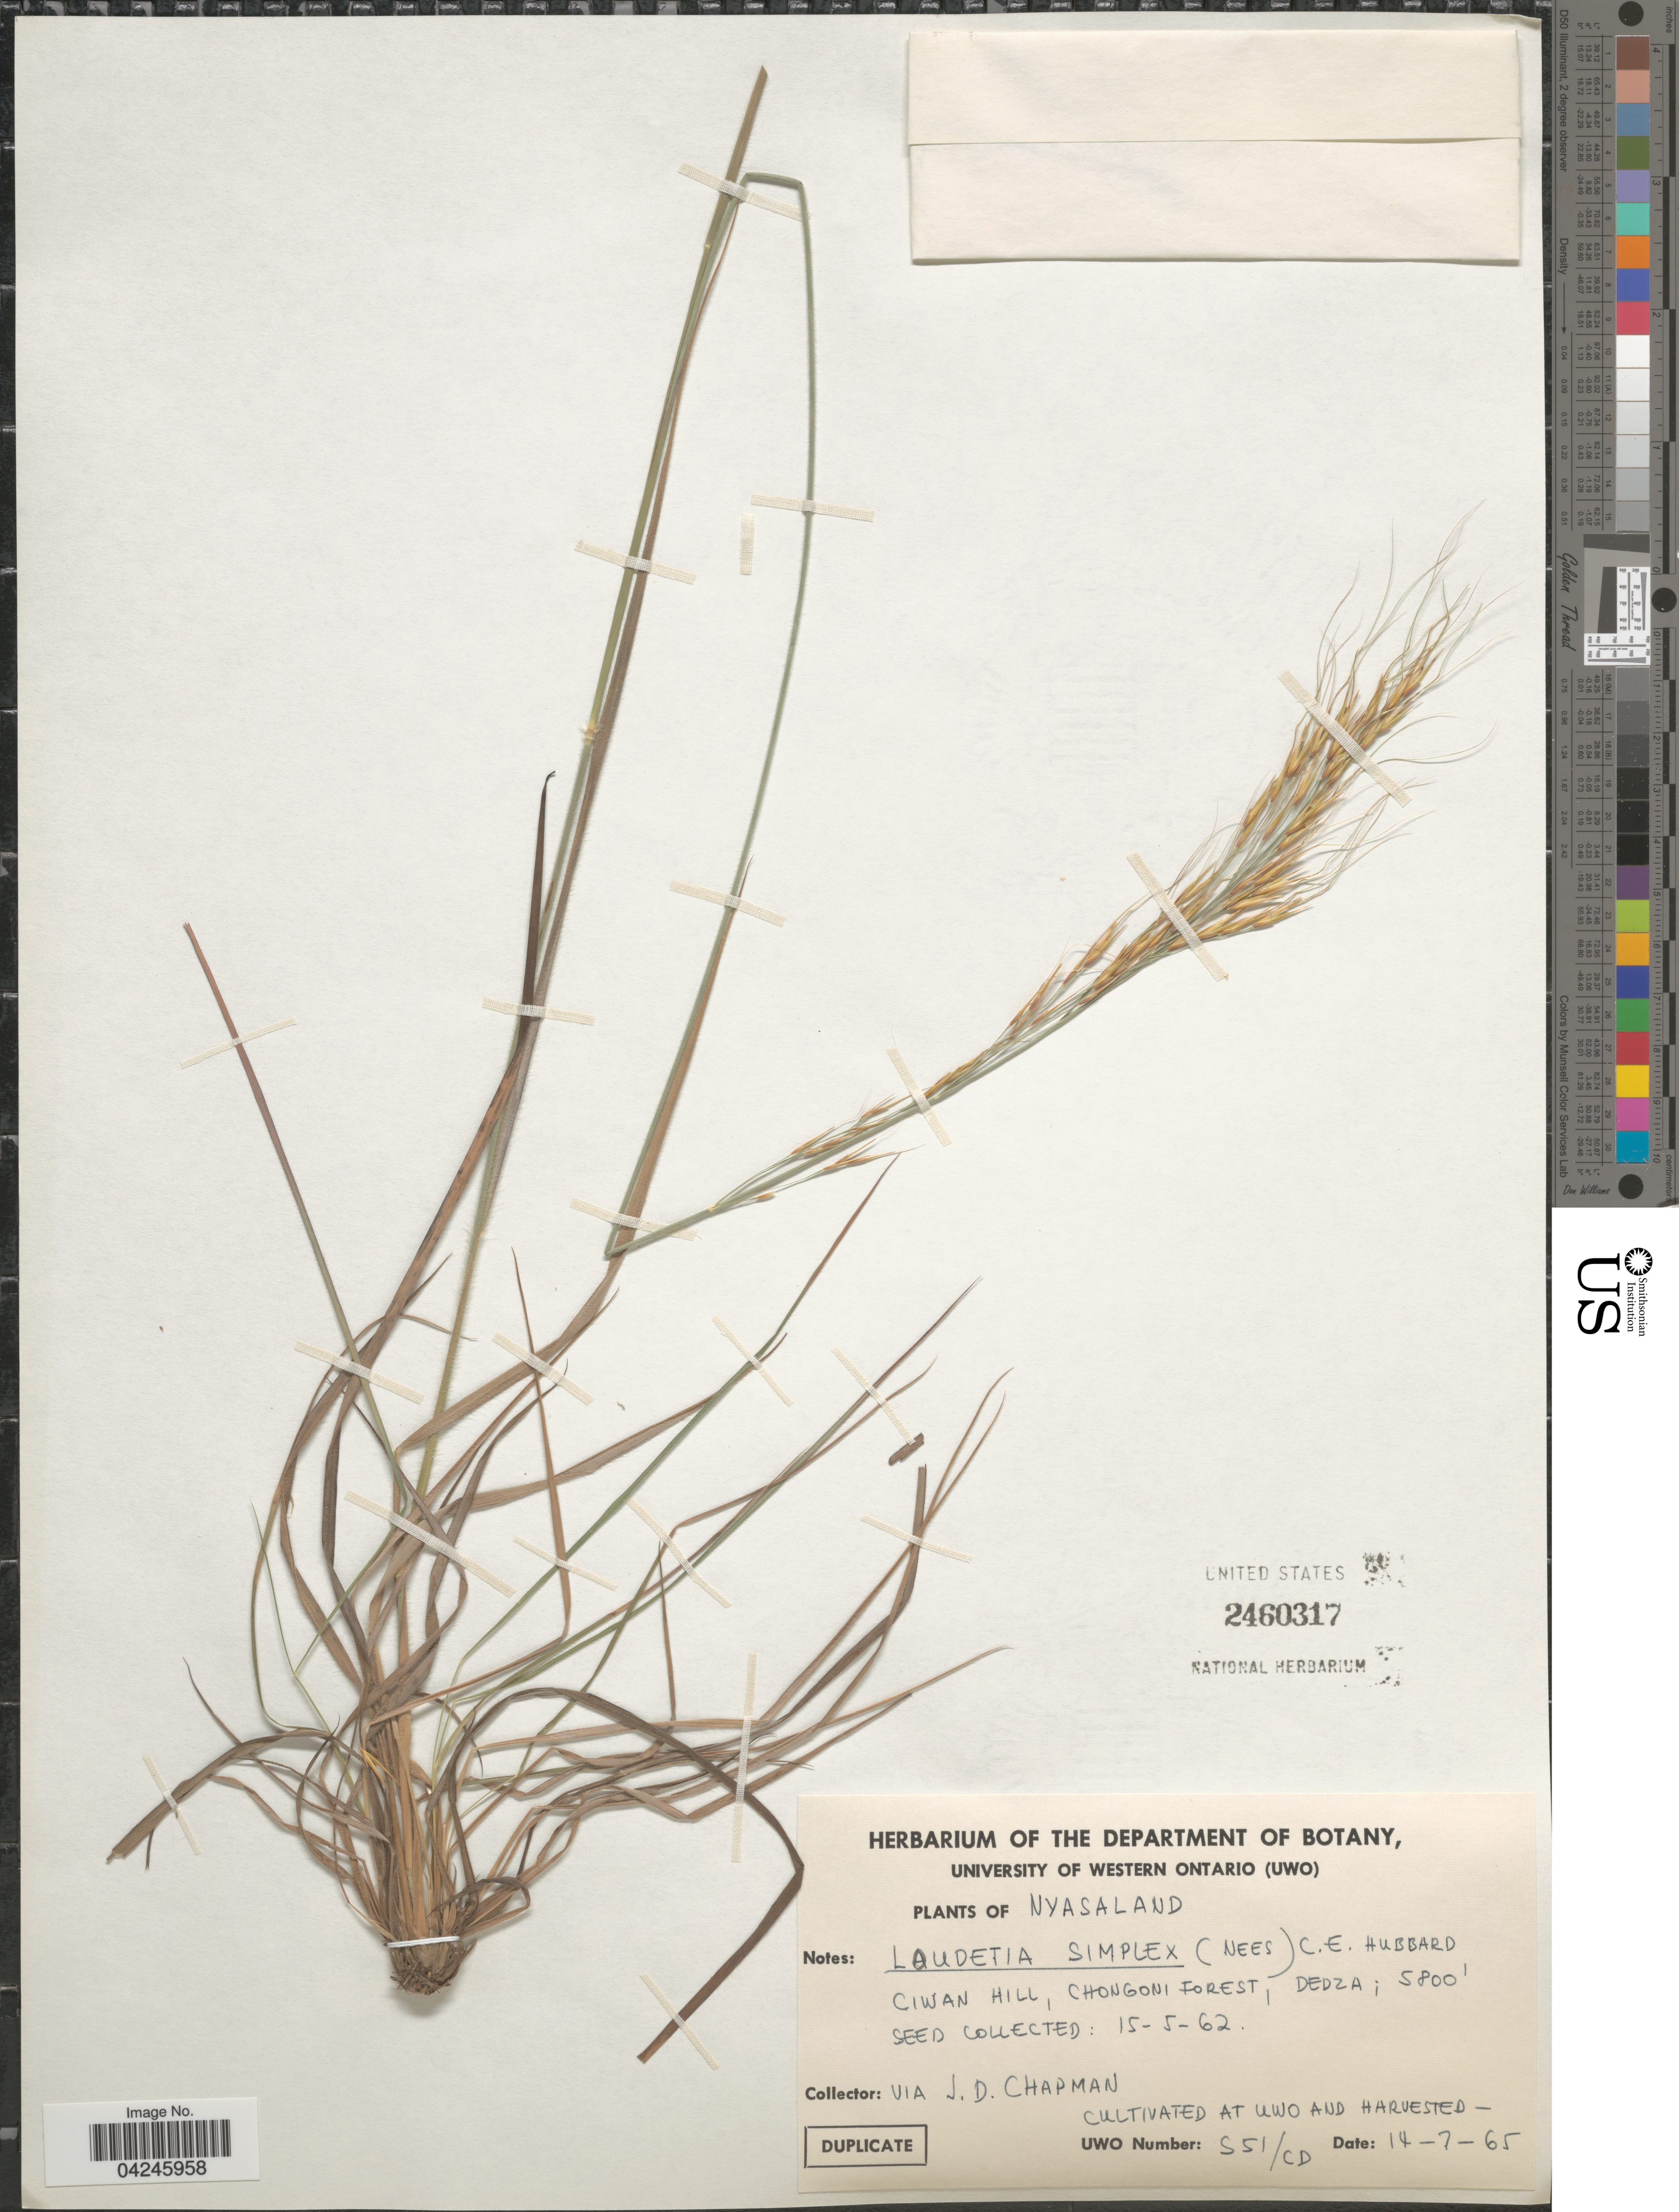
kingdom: Plantae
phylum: Tracheophyta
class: Liliopsida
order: Poales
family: Poaceae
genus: Loudetia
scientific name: Loudetia simplex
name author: (Nees) C.E. Hubb.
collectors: J. D. Chapman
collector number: S51/CD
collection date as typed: Transcribed d/m/y: 14/7/65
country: Canada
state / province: Ontario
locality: At UWO.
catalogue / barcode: US 2460317